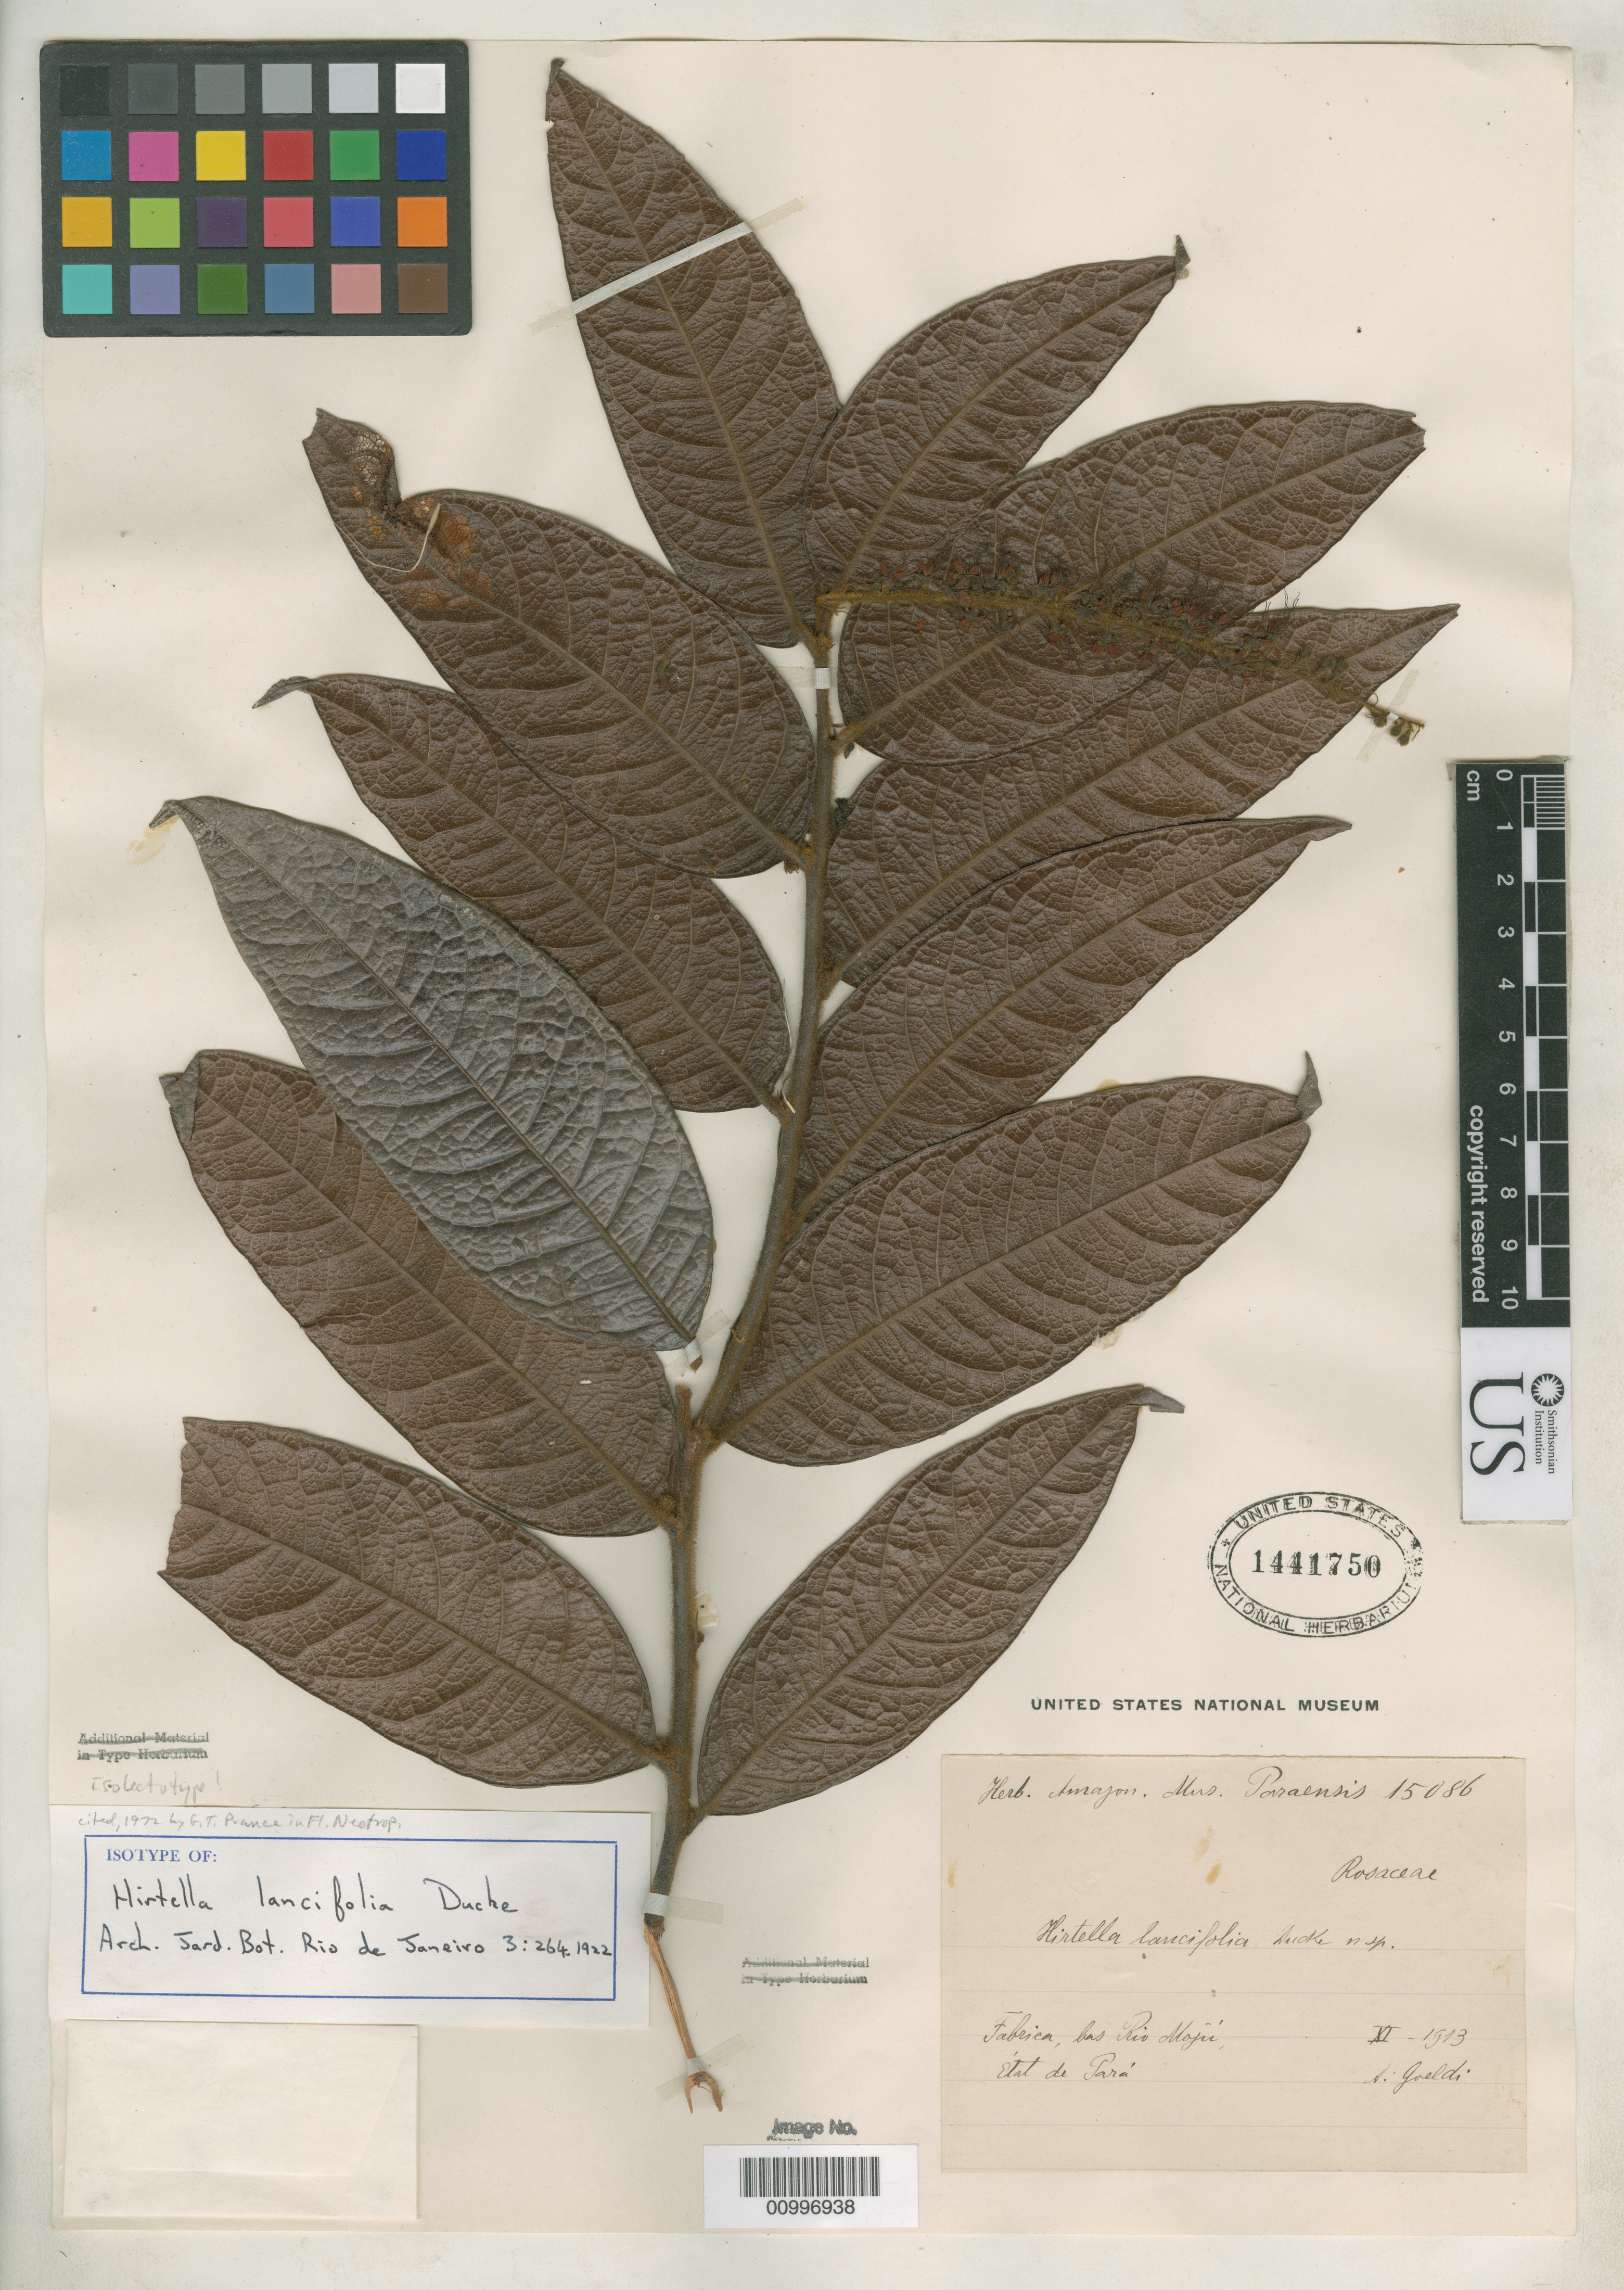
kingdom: Plantae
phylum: Tracheophyta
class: Magnoliopsida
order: Malpighiales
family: Chrysobalanaceae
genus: Hirtella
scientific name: Hirtella lancifolia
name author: Ducke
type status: Isolectotype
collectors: E. Goeldi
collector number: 15086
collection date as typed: Nov 1913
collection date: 1913-11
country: Brazil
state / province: Pará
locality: Fabrica, bas Rio Mojú.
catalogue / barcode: US 1441750